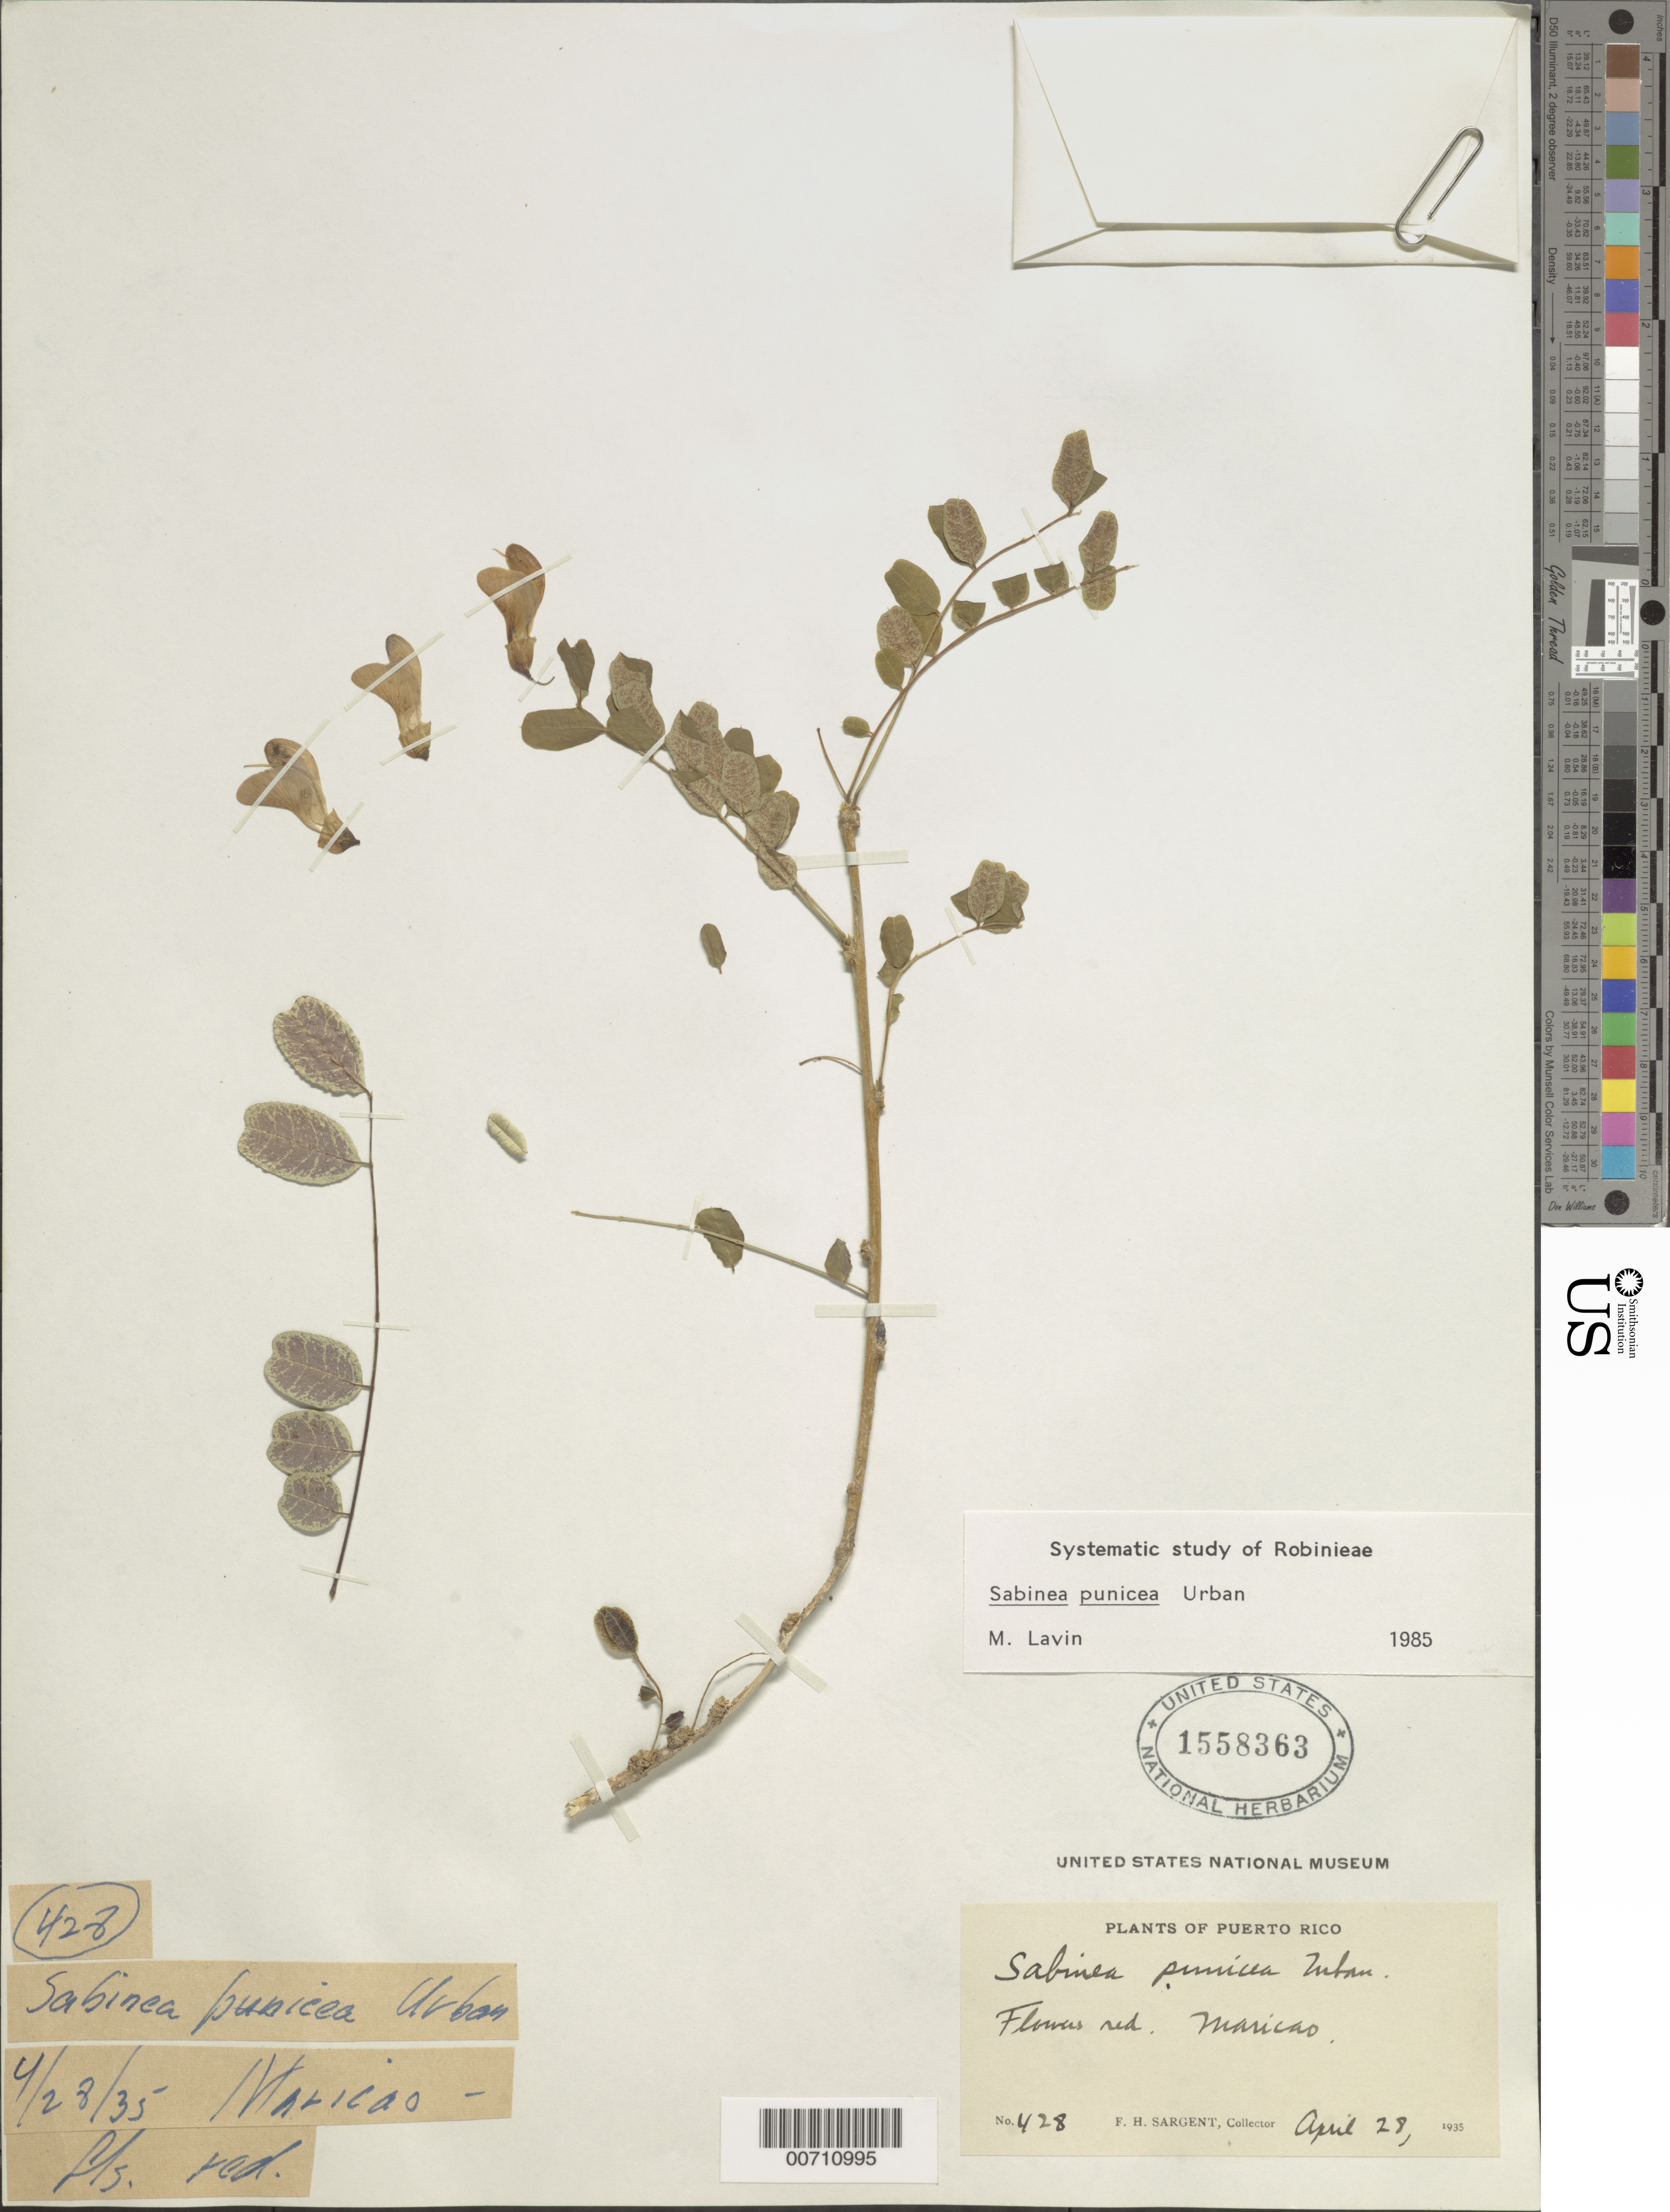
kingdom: Plantae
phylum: Tracheophyta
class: Magnoliopsida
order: Fabales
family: Fabaceae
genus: Poitea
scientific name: Poitea punicea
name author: (Urb.) Lavin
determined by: Strong, Mark T., (BOT), Smithsonian Institution - National Museum of Natural History (UNITED STATES)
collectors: F. H. Sargent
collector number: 428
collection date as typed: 28 Apr 1935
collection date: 1935-04-28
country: Puerto Rico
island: Greater Antilles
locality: Maricao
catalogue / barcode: US 1558363